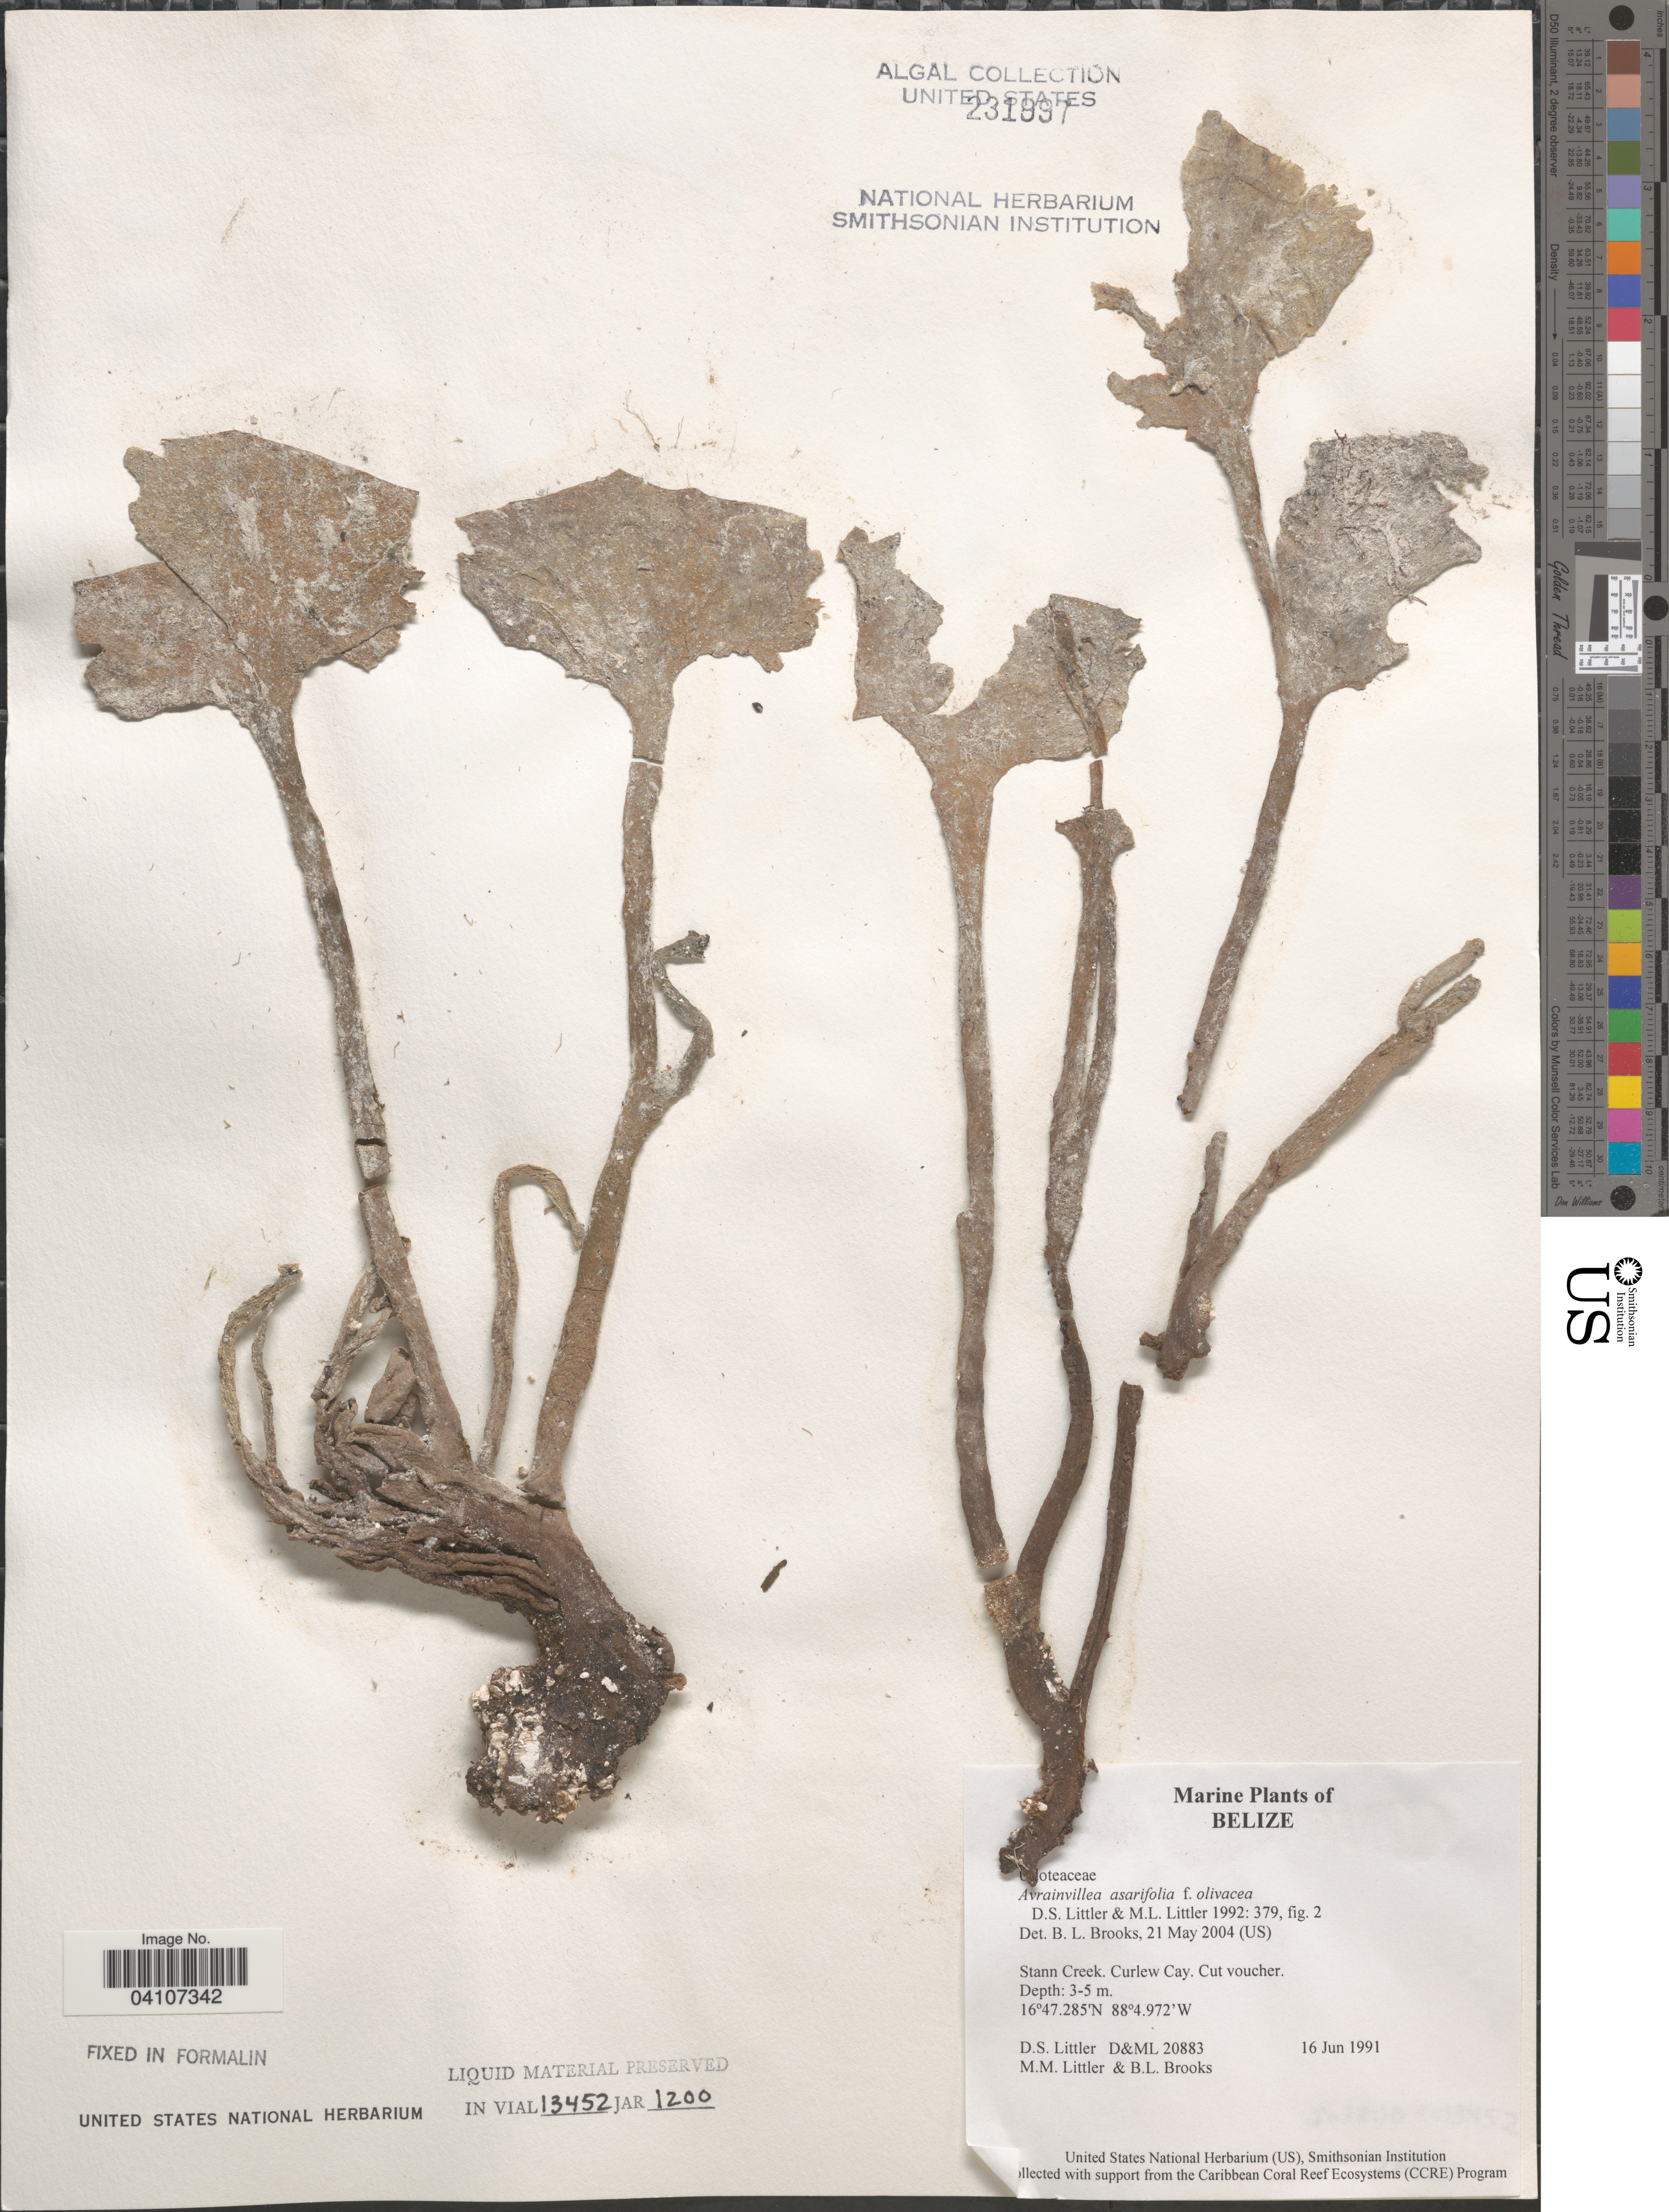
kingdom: Plantae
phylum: Chlorophyta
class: Ulvophyceae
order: Bryopsidales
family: Dichotomosiphonaceae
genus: Avrainvillea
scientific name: Avrainvillea asarifolia f. olivacea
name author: D.S. Littler & Littler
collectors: D. S. Littler & B. Brooks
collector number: D&ML 20883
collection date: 1991-06-16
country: Belize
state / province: Stann Creek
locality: Curlew Cay.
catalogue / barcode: US 231897